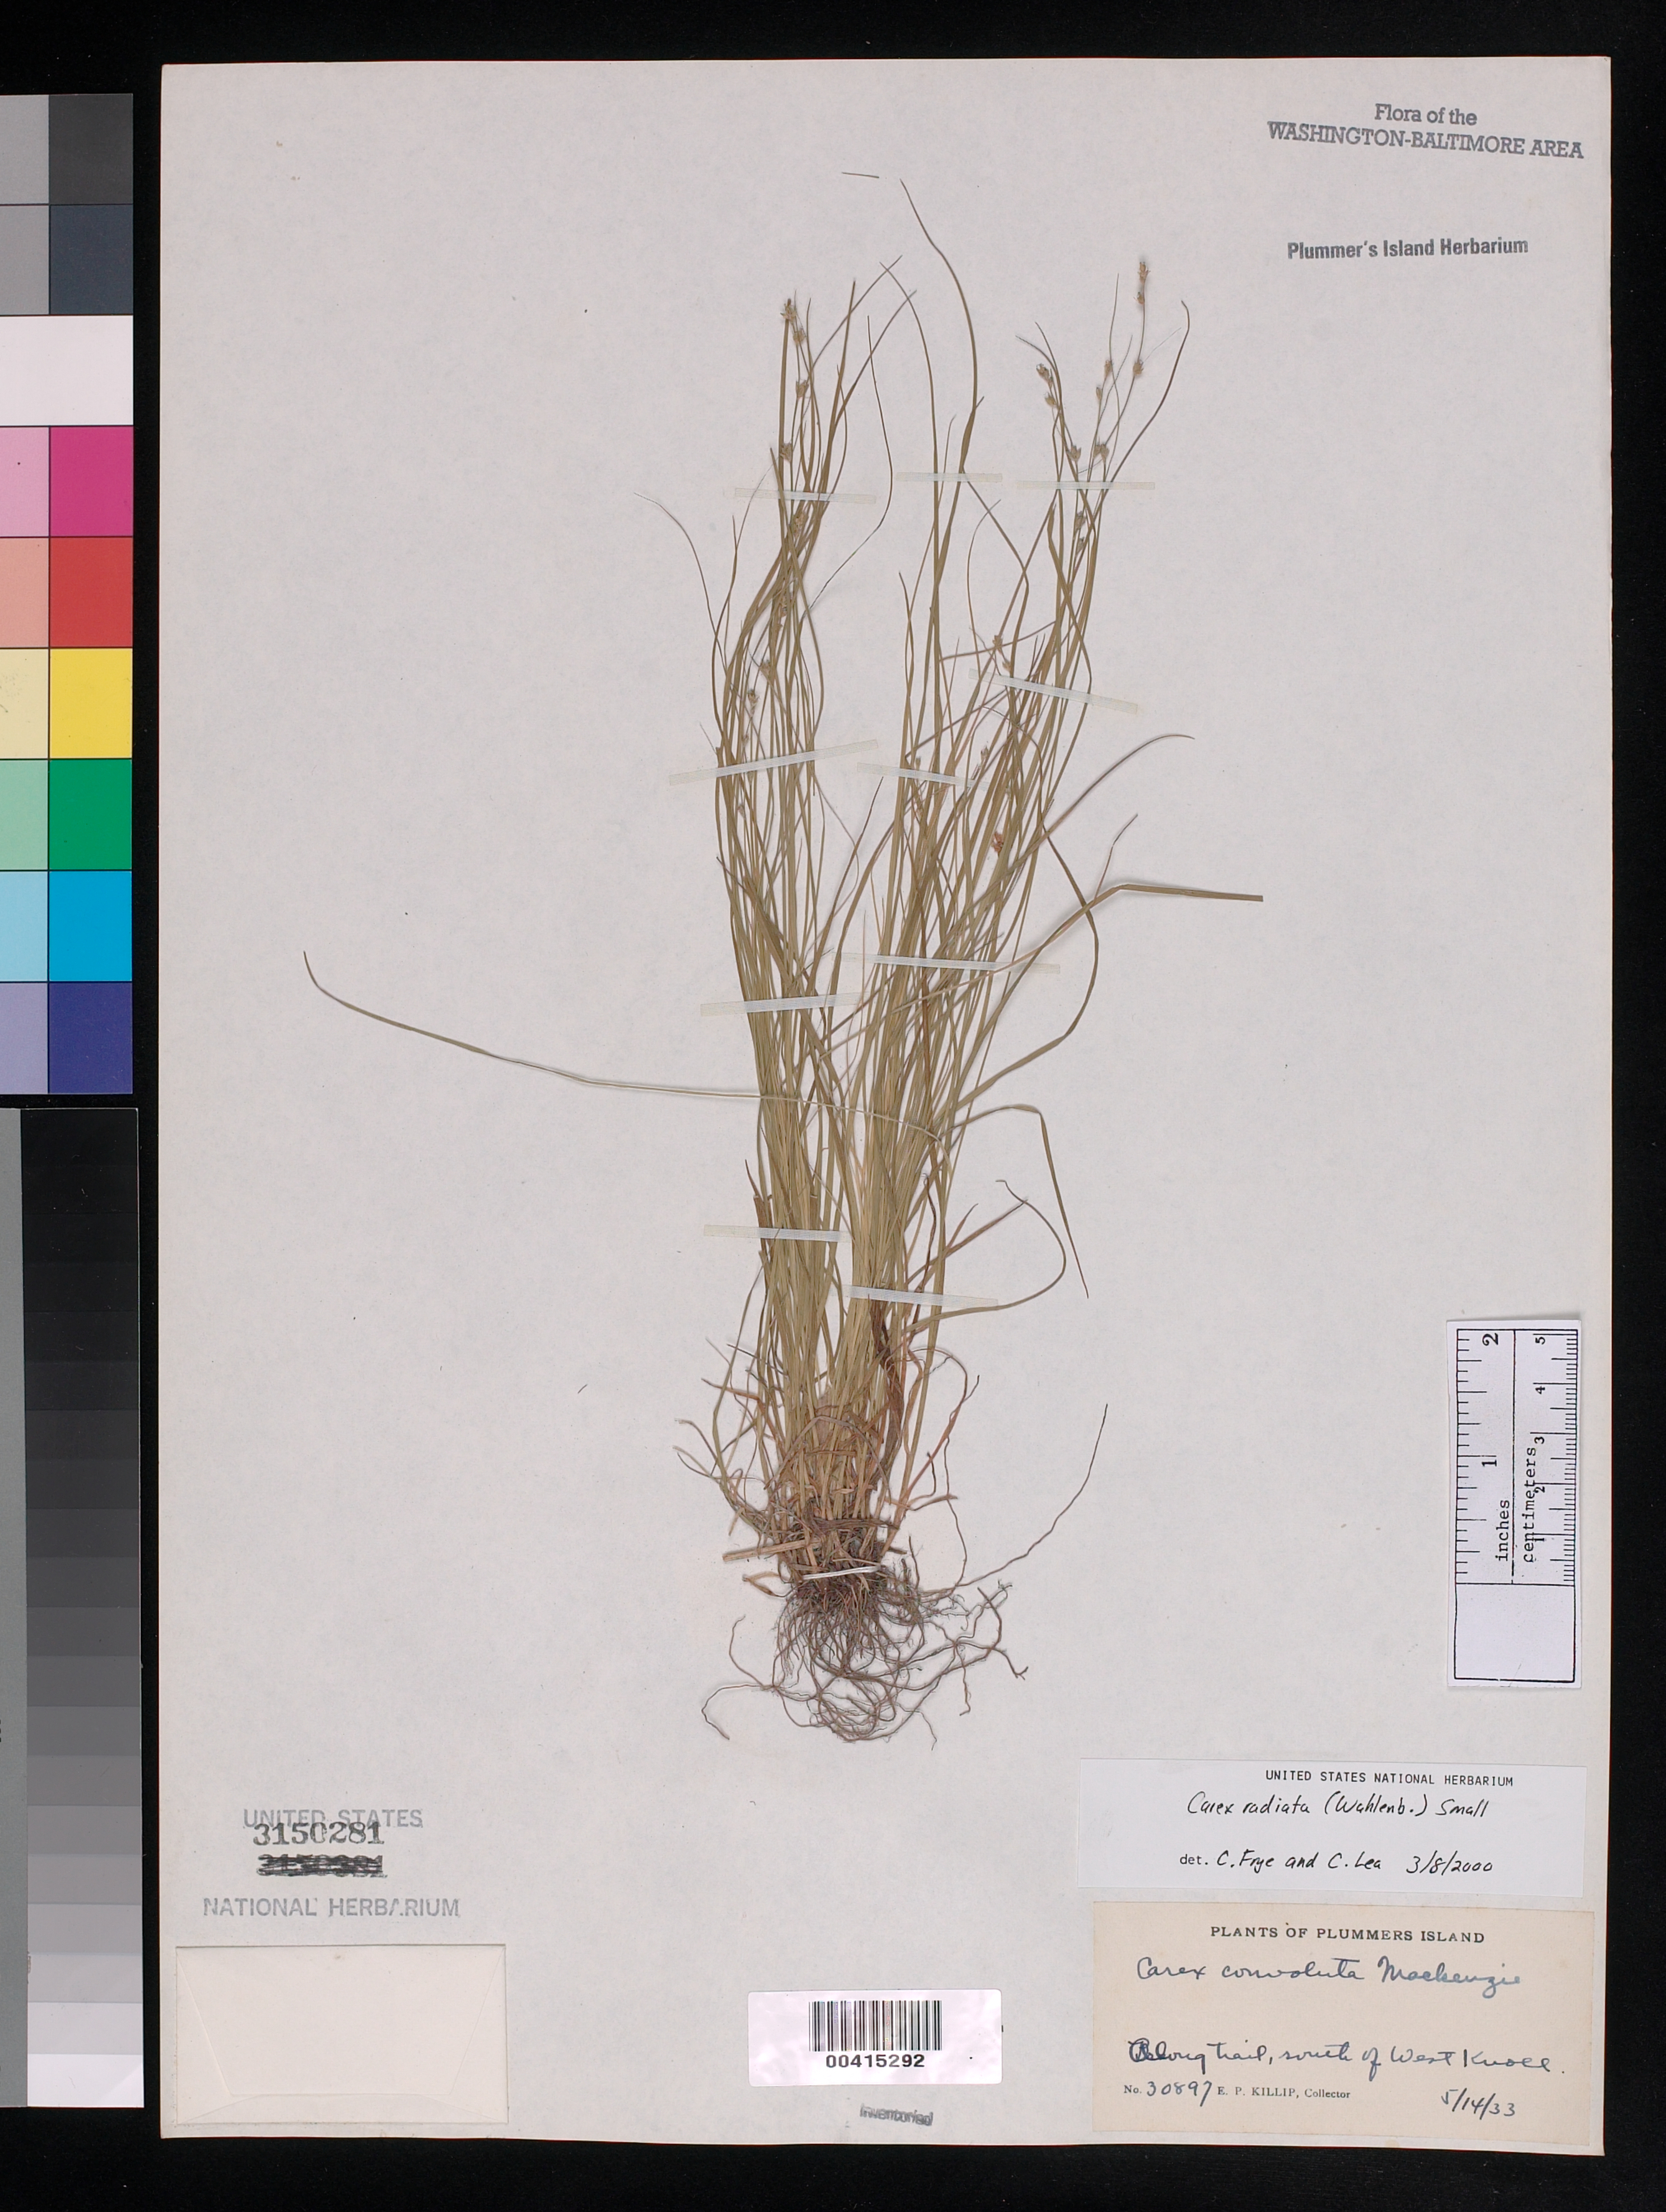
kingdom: Plantae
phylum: Tracheophyta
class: Liliopsida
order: Poales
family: Cyperaceae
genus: Carex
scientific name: Carex radiata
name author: (Wahlenb.) Small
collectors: E. P. Killip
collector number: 30897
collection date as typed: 14 May 1933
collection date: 1933-05-14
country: United States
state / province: Maryland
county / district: Montgomery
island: Plummers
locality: Plummer's Island; along trail, south of west knoll Plummers Island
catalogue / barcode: US 3150281